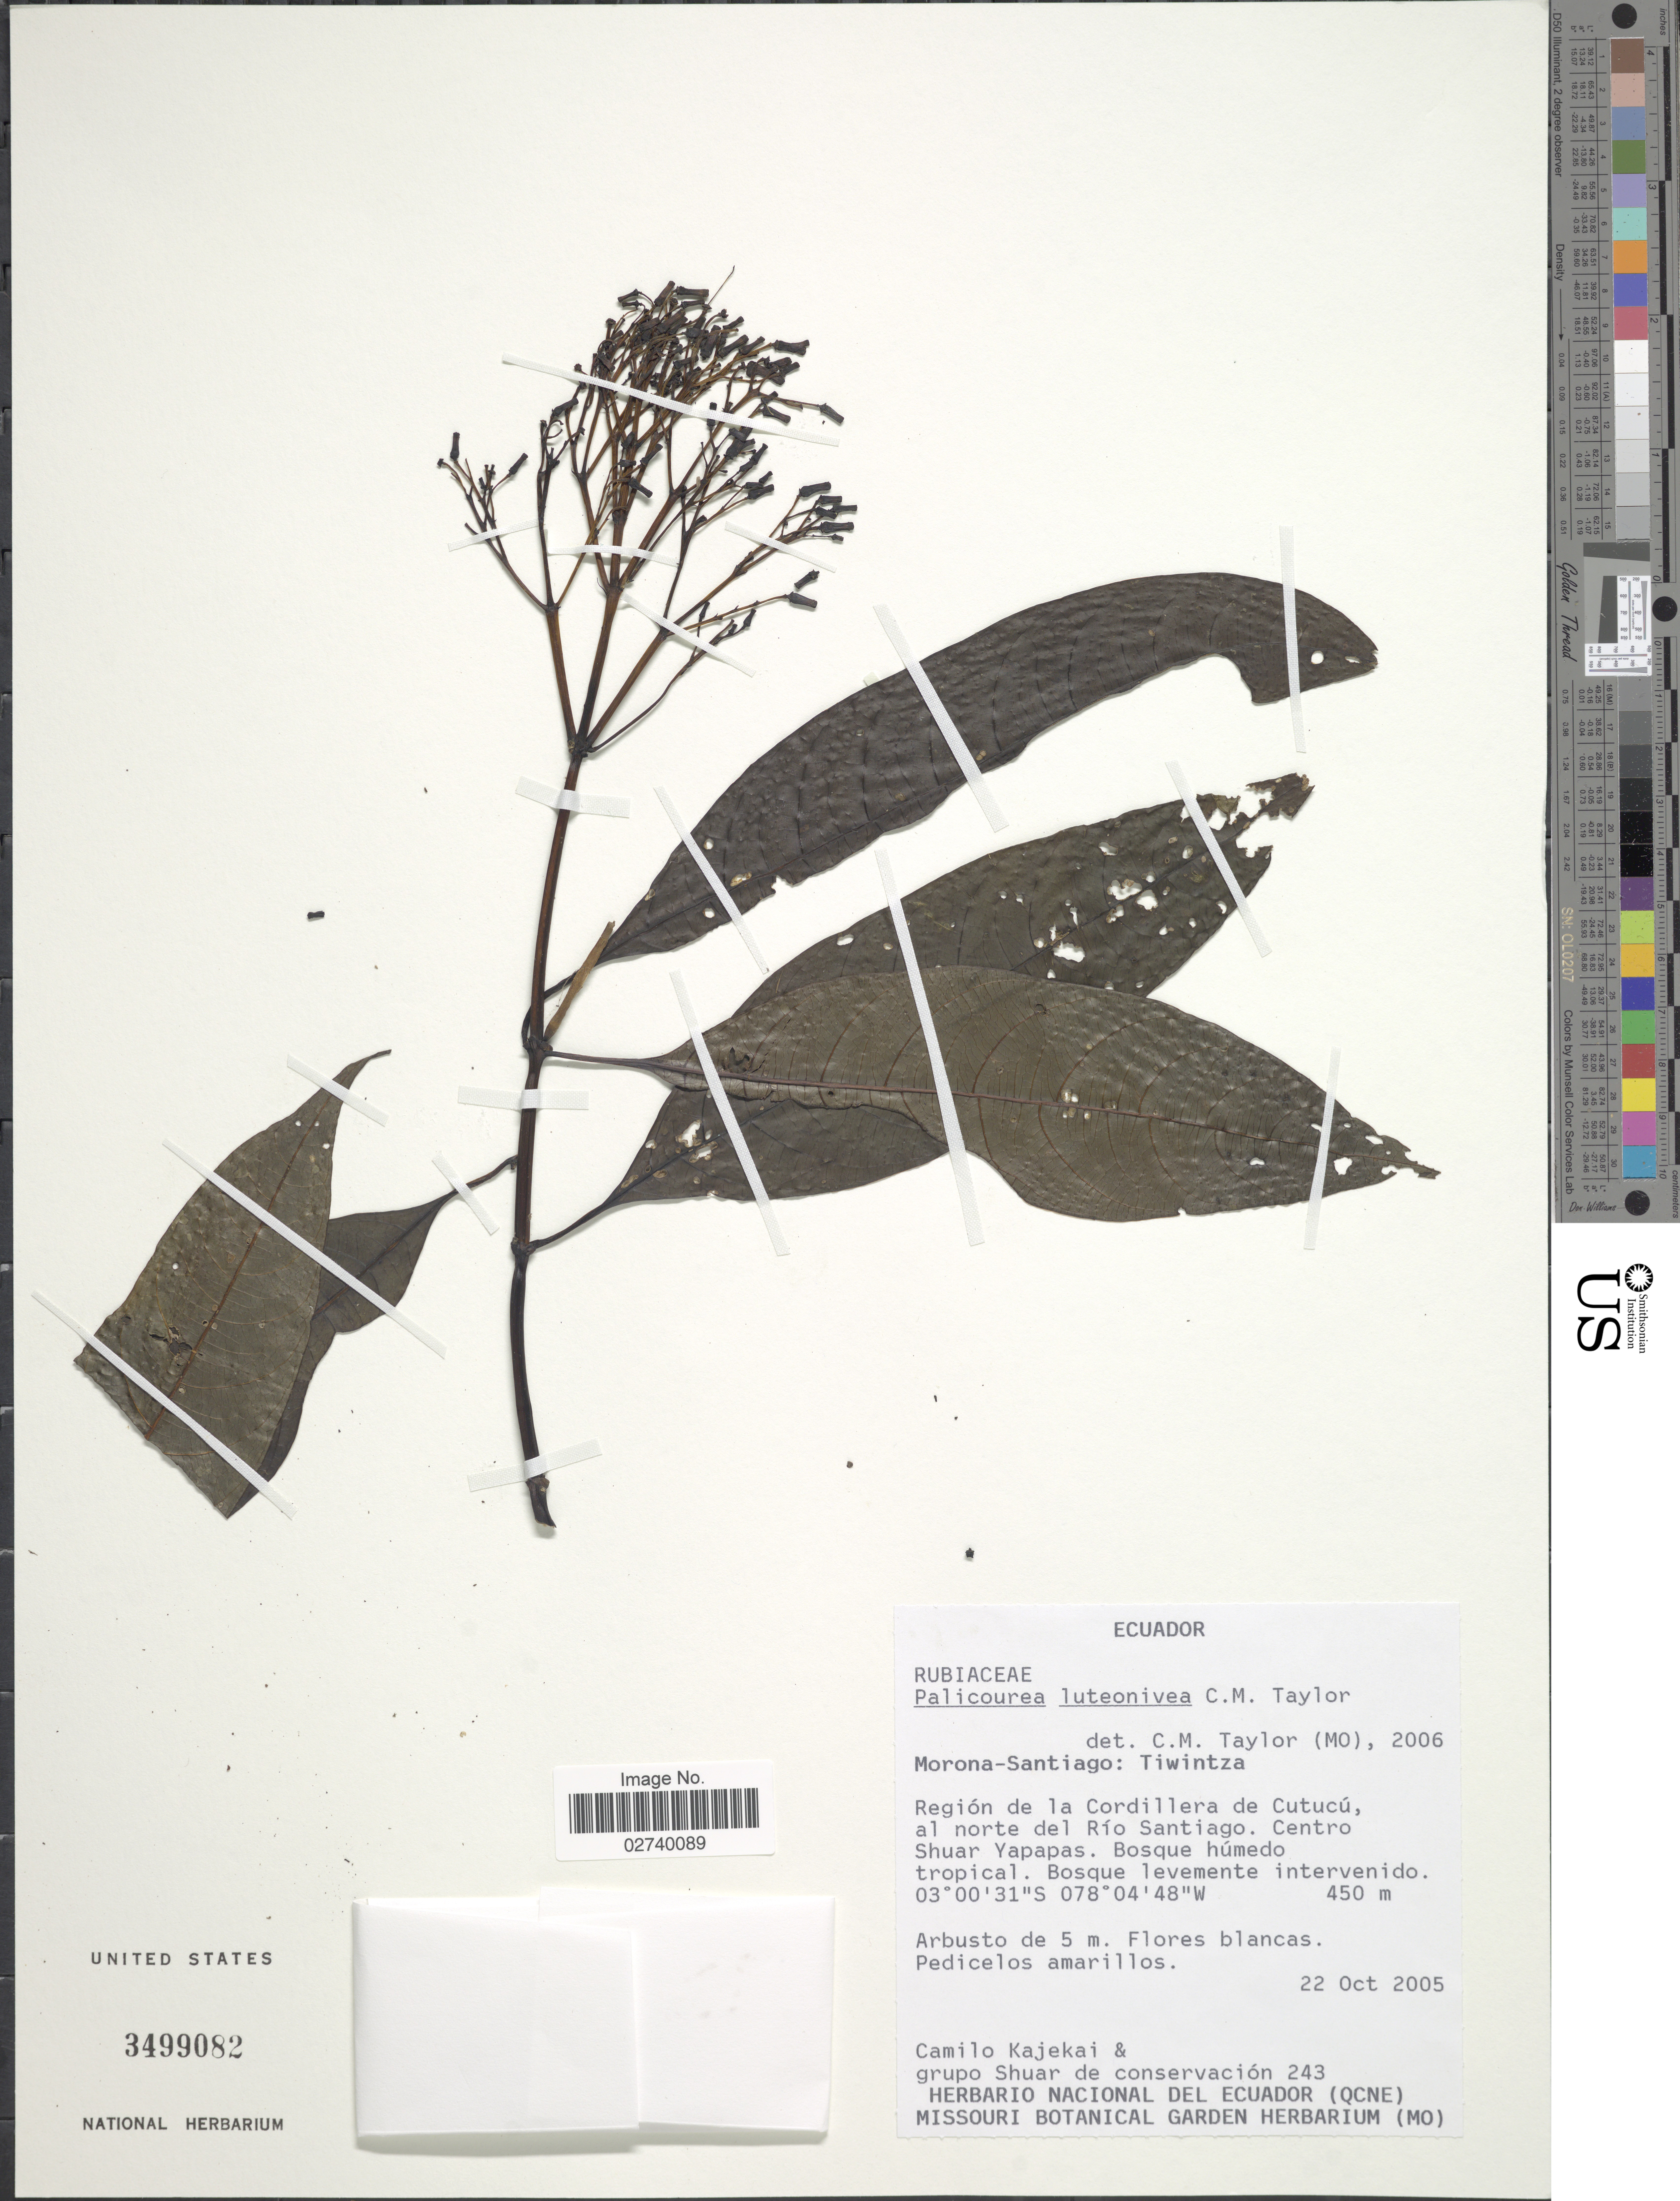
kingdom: Plantae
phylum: Tracheophyta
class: Magnoliopsida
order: Gentianales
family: Rubiaceae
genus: Palicourea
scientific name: Palicourea luteonivea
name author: C.M. Taylor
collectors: C. Kajekai & Grupo Shuar de conservación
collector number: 243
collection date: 2005-10-22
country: Ecuador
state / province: Morona-Santiago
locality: Tiwintza, Region de la Cordillera de Cutucu, al norte del Rio Santiago, Centro Shuar Yapapas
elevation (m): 450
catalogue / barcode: US 3499082